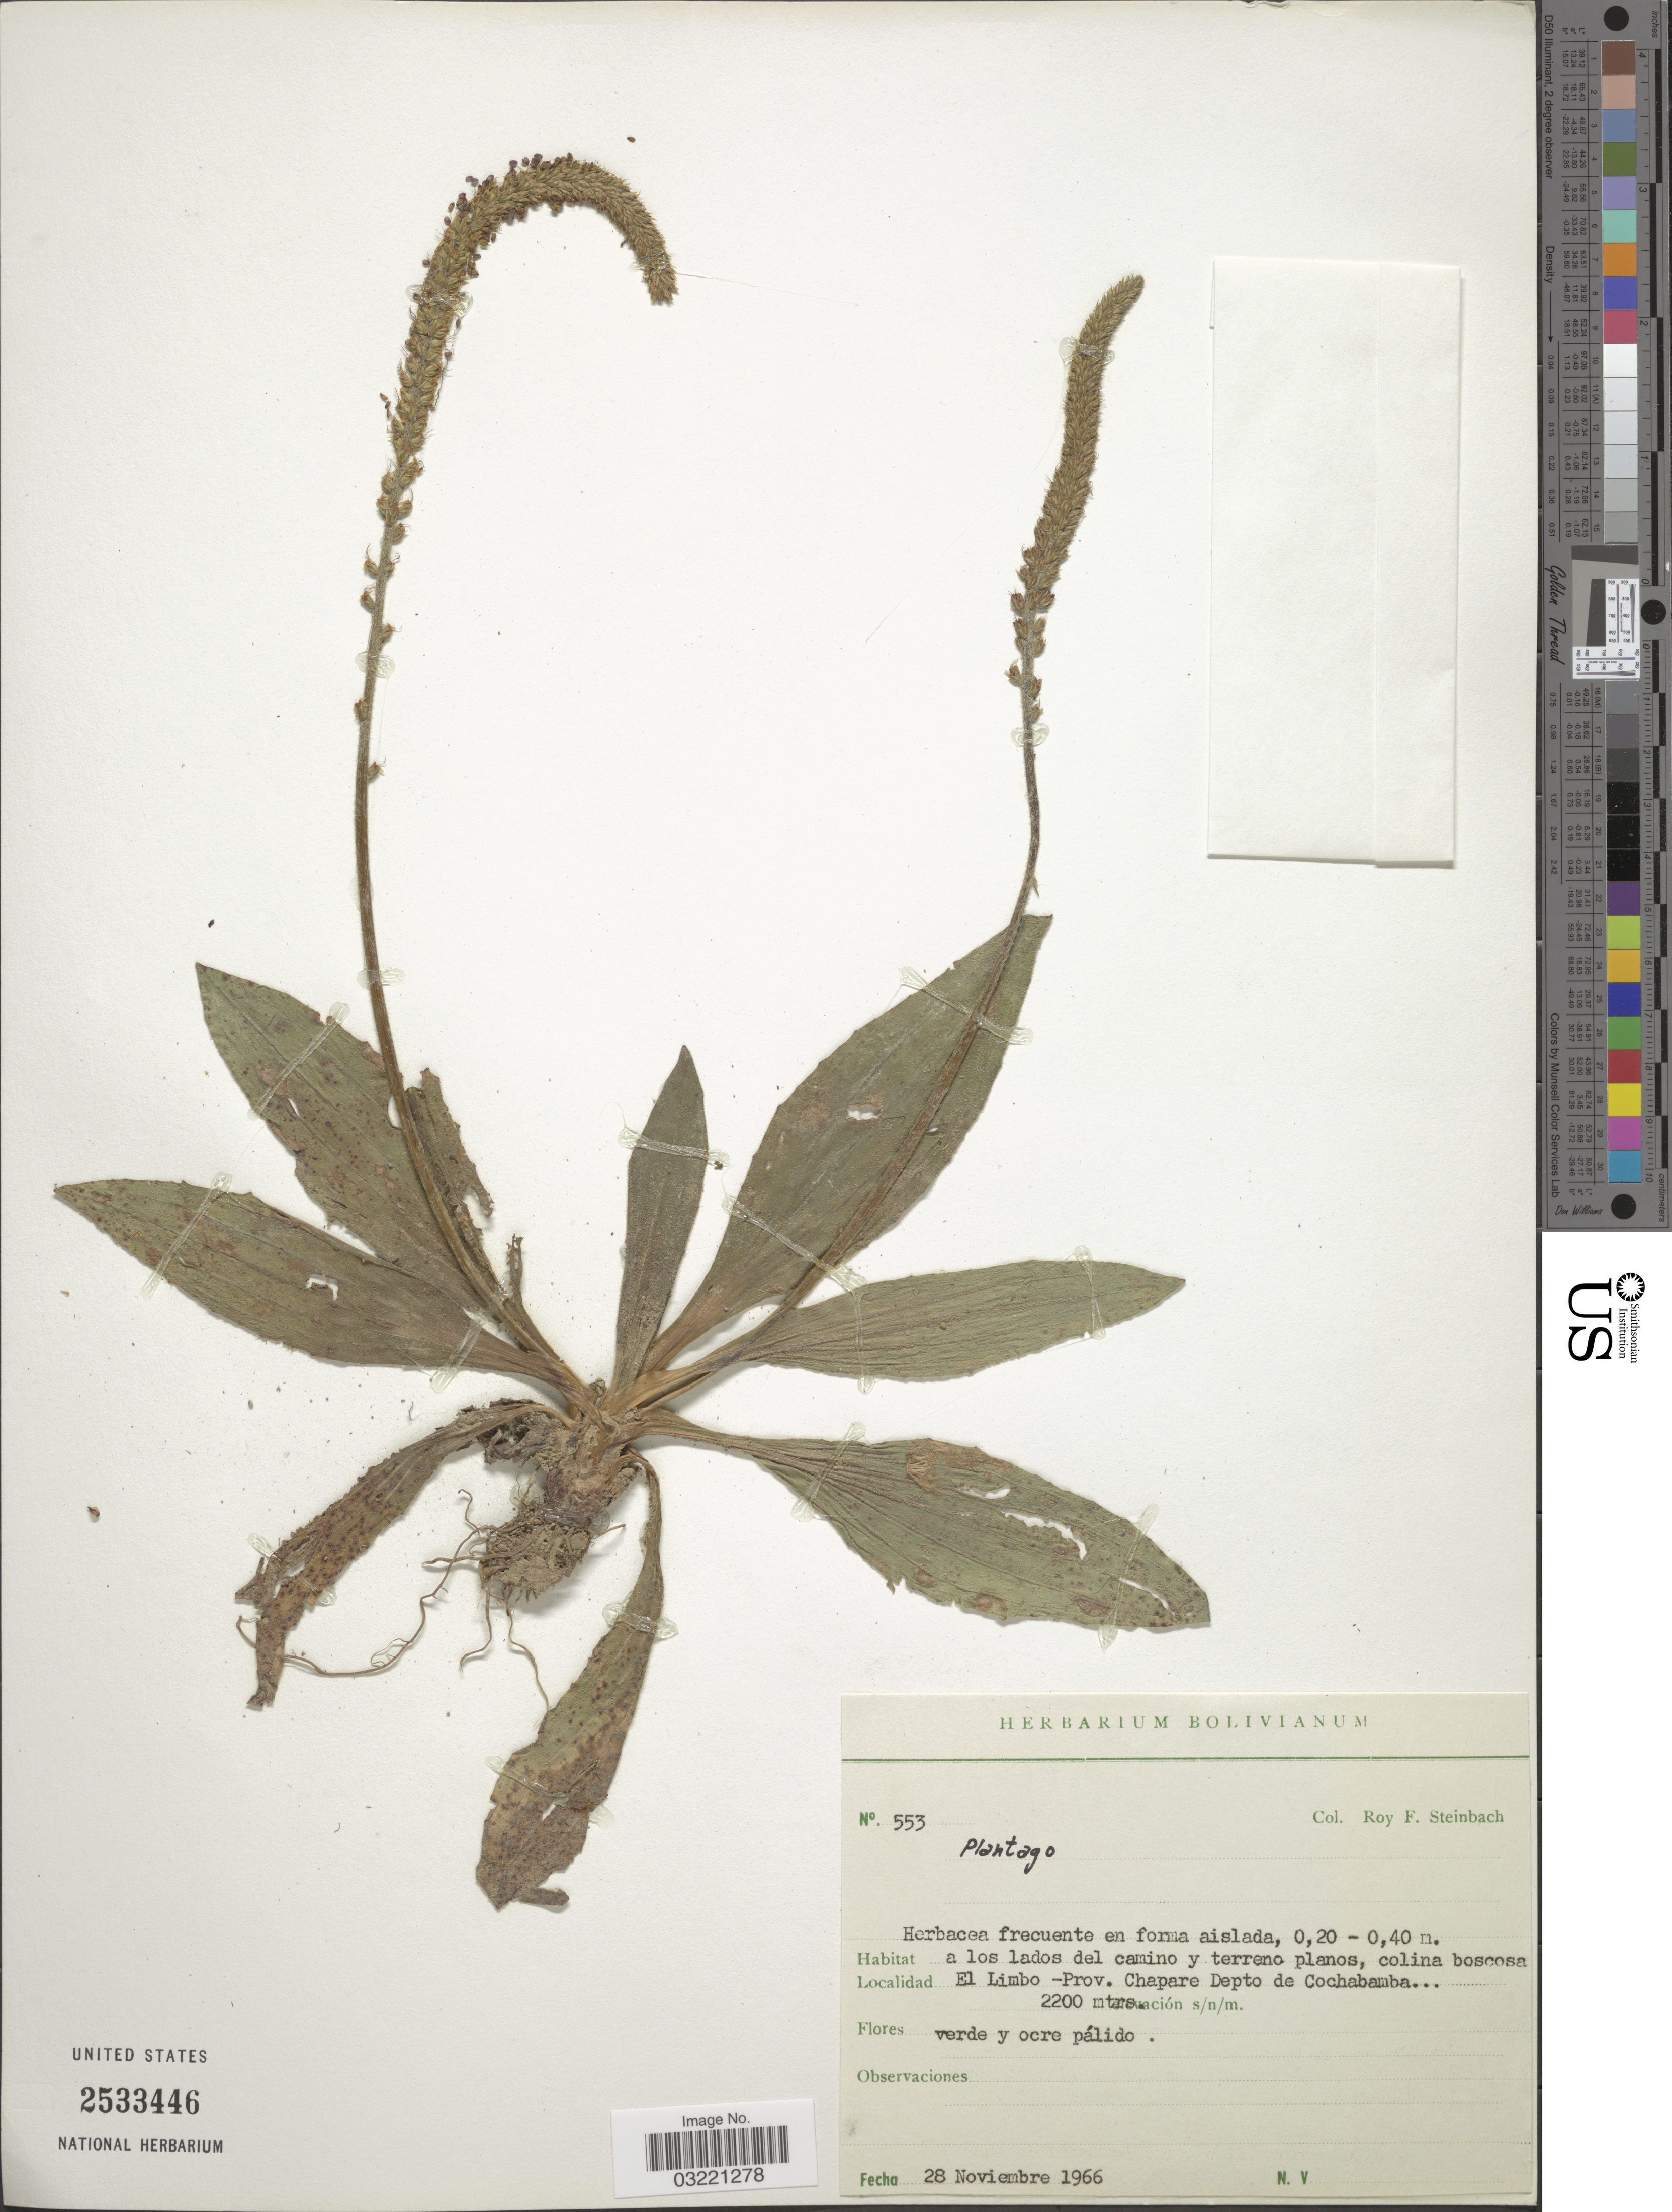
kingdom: Plantae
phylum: Tracheophyta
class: Magnoliopsida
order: Lamiales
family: Plantaginaceae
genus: Plantago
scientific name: Plantago sp.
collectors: R. F. Steinbach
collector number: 553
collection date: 1966-11-28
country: Bolivia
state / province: Cochabamba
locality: El Limbo - Prov. Chapare. Depto de Cochabamba.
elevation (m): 2200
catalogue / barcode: US 2533446